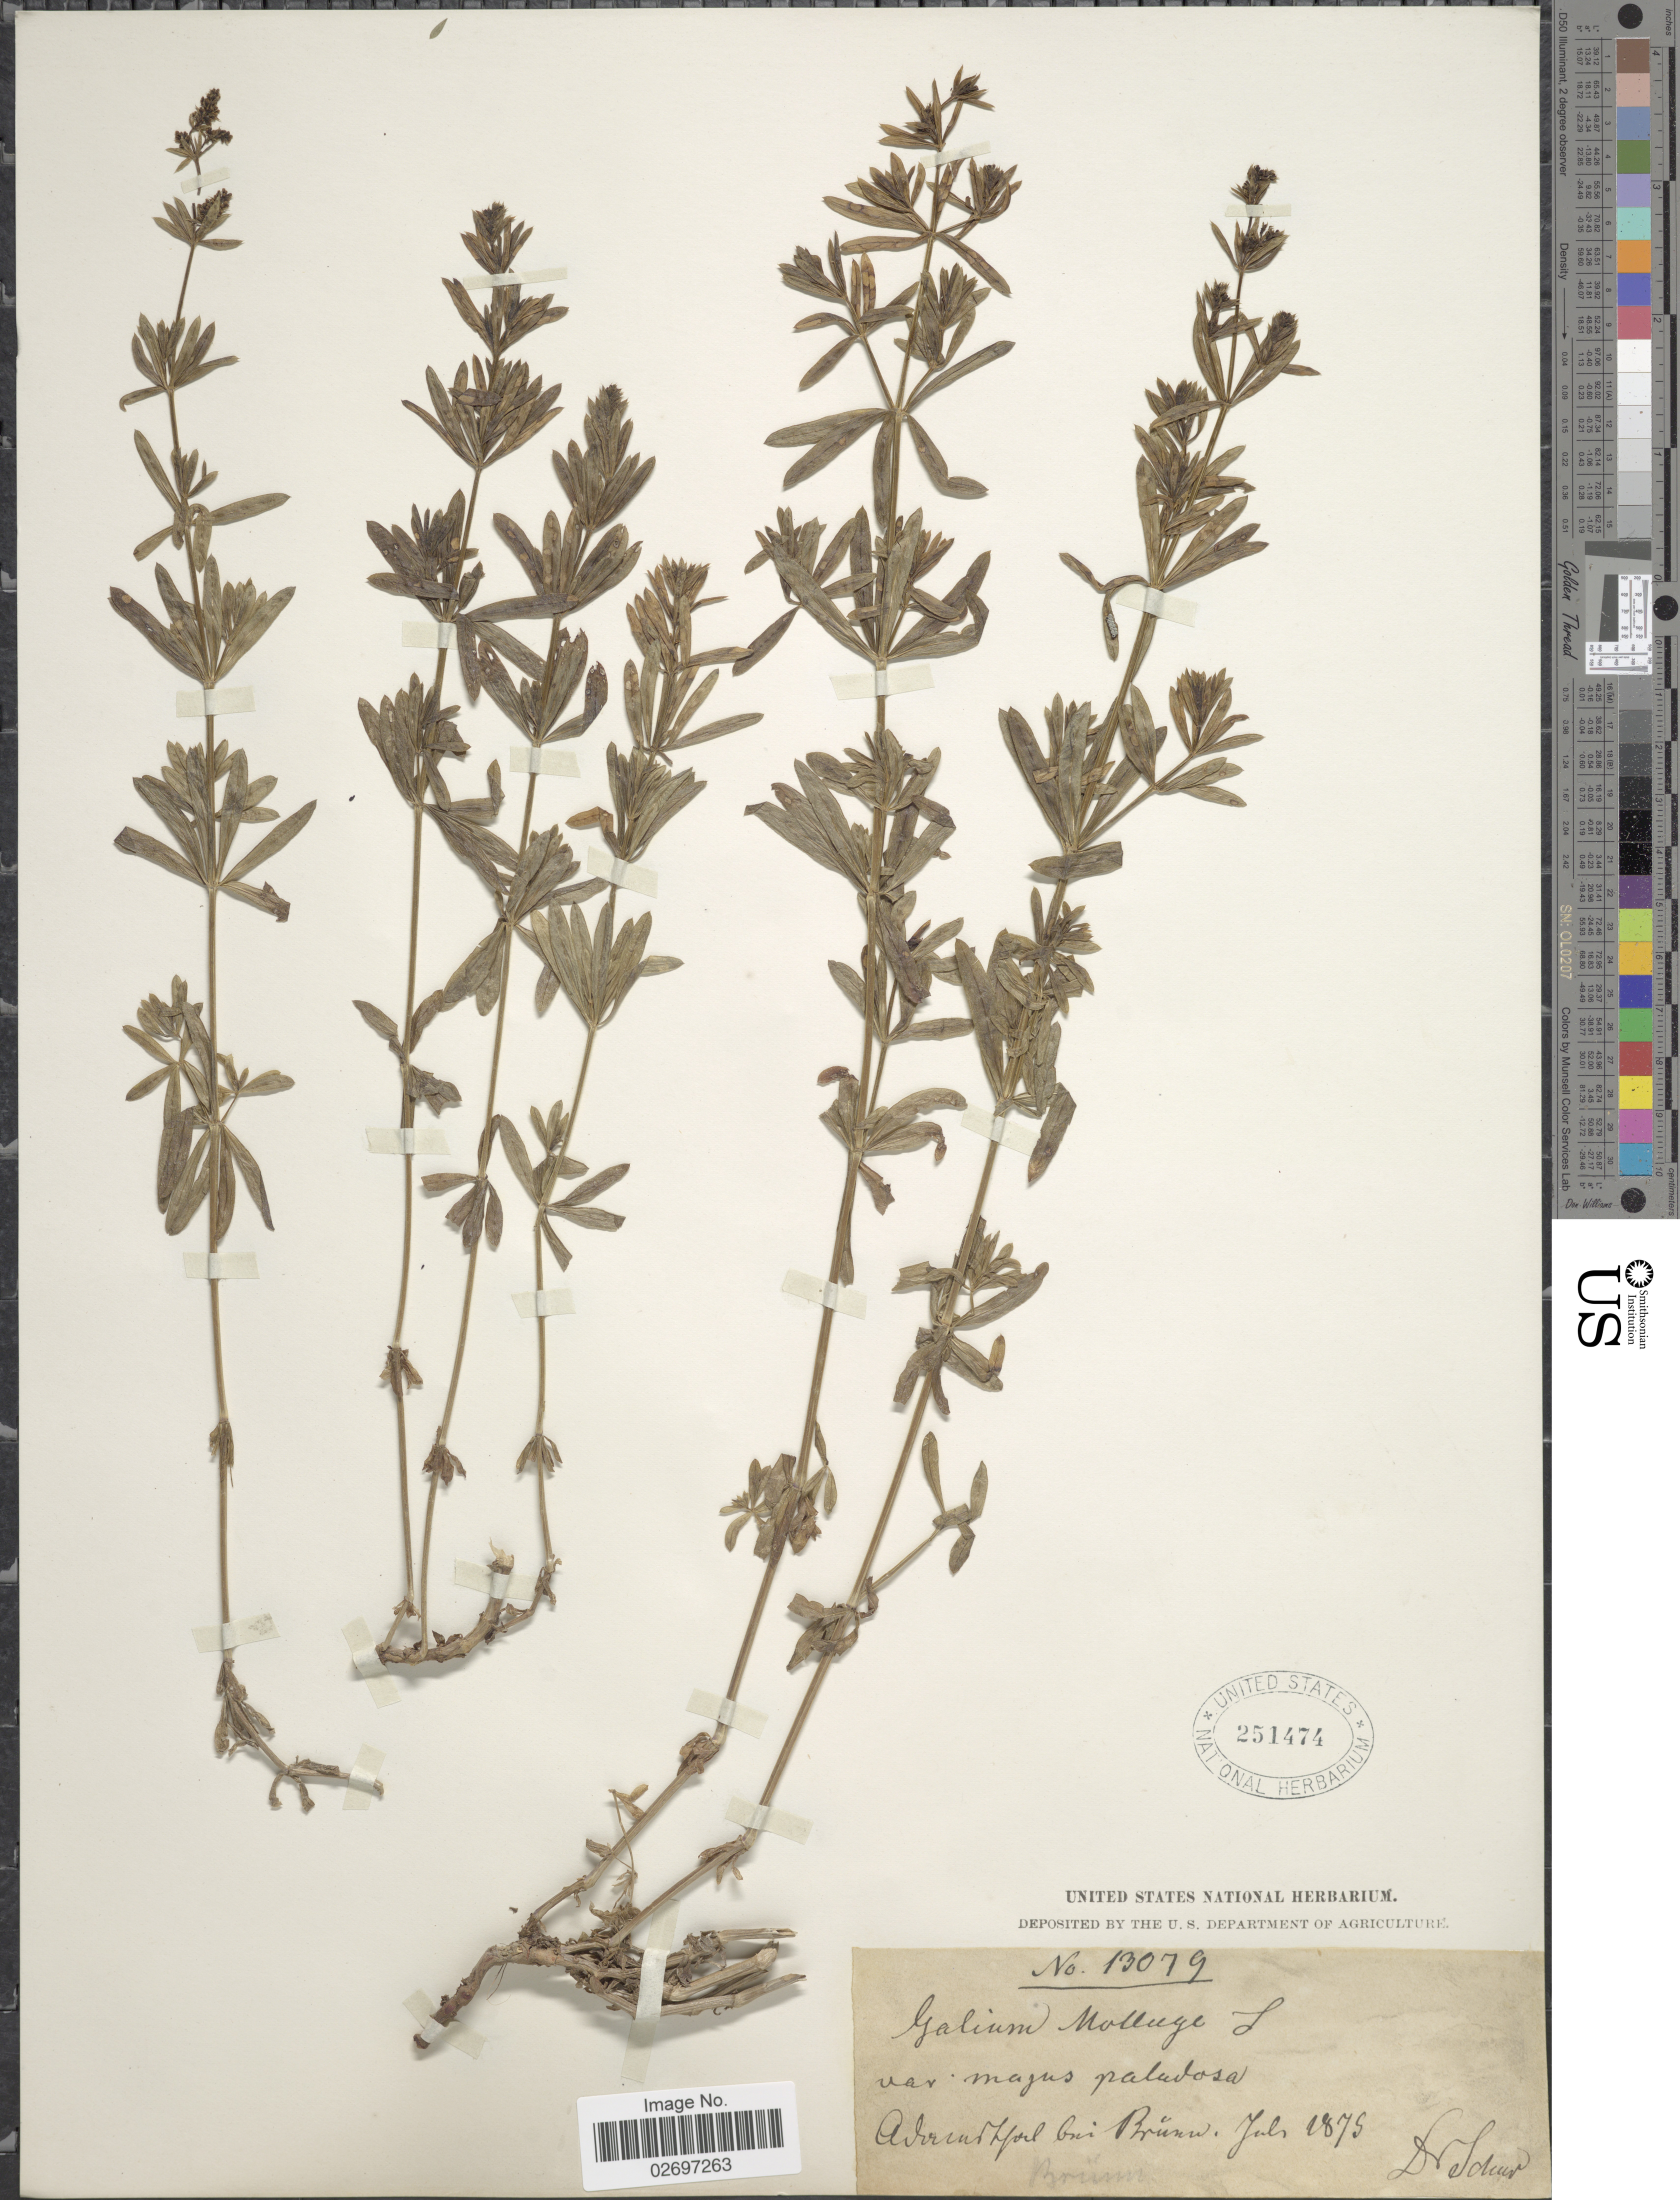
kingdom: Plantae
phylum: Tracheophyta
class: Magnoliopsida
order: Gentianales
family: Rubiaceae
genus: Galium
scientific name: Galium mollugo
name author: L.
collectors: Schur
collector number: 13079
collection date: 1879-07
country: Austria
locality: Avuindfoil bei Brunn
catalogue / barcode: US 251474